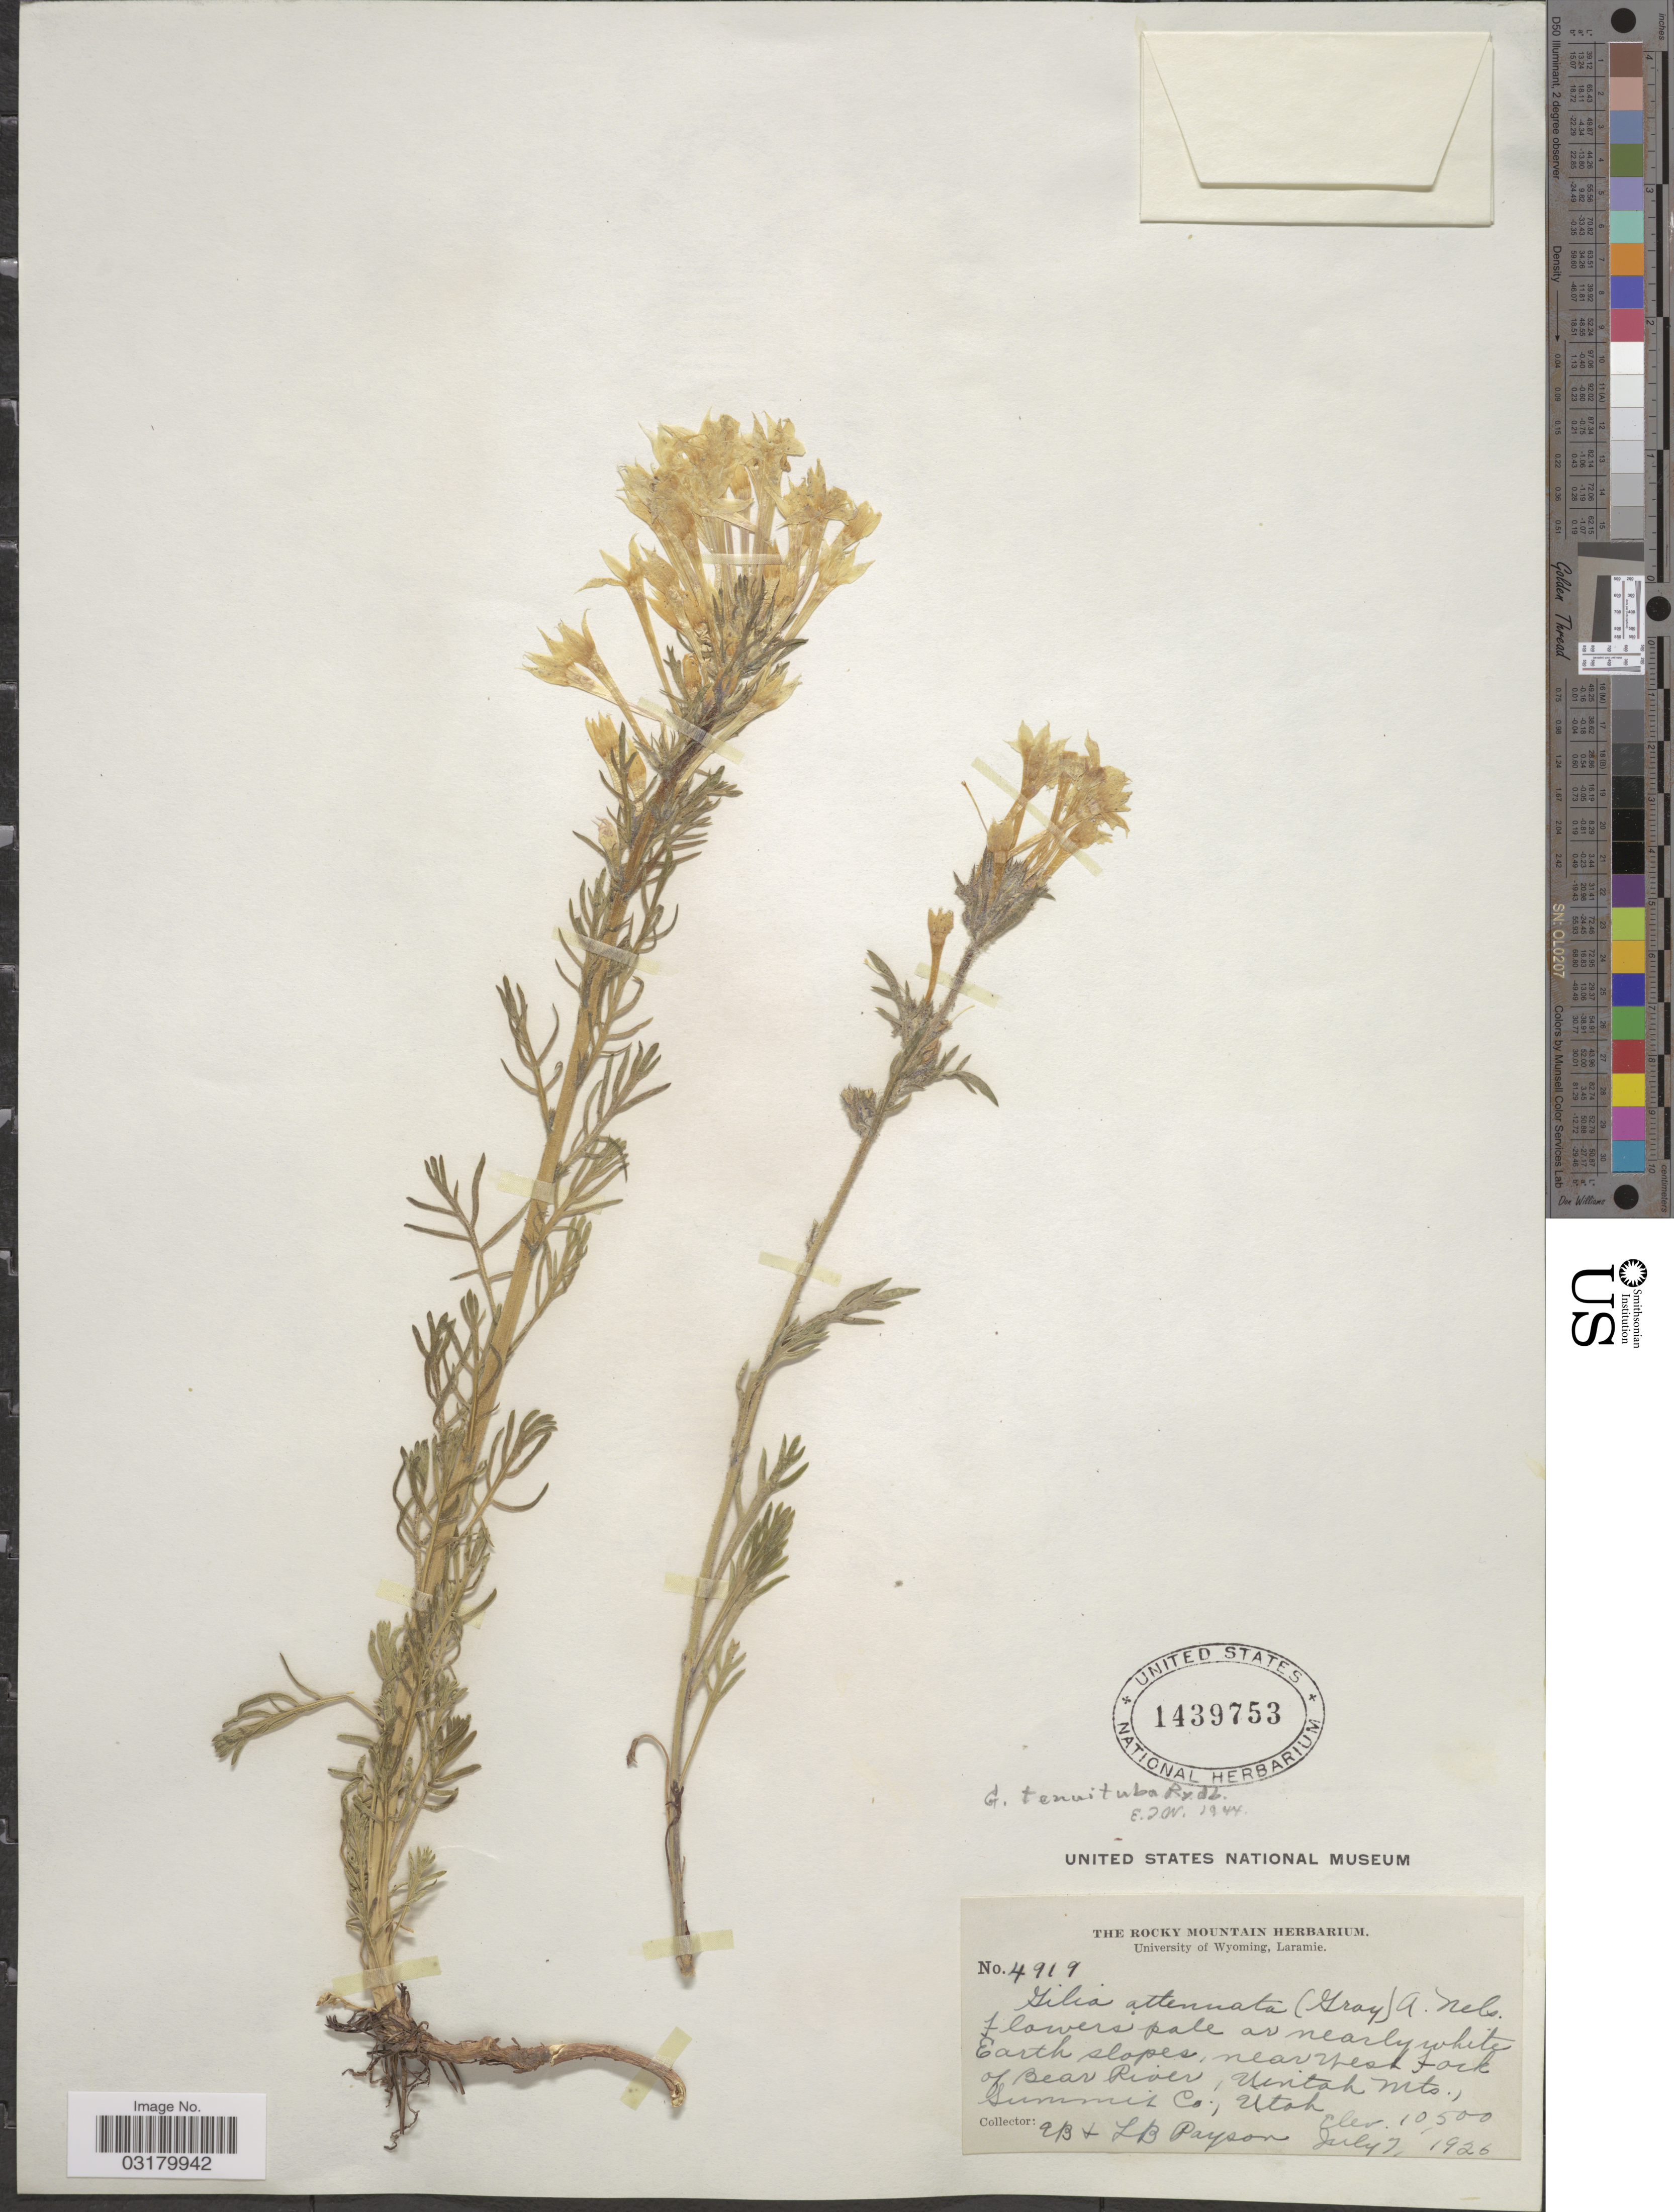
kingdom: Plantae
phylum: Tracheophyta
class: Magnoliopsida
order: Ericales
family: Polemoniaceae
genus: Ipomopsis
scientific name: Ipomopsis tenuituba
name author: (Rydb.) V.E. Grant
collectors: E. B. Payson & L. Payson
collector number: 4919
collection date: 1926-07-07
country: United States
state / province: Utah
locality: Earth slopes, near West Fork of Bear River, Uintah Mts., Summit Co.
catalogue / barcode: US 1439753